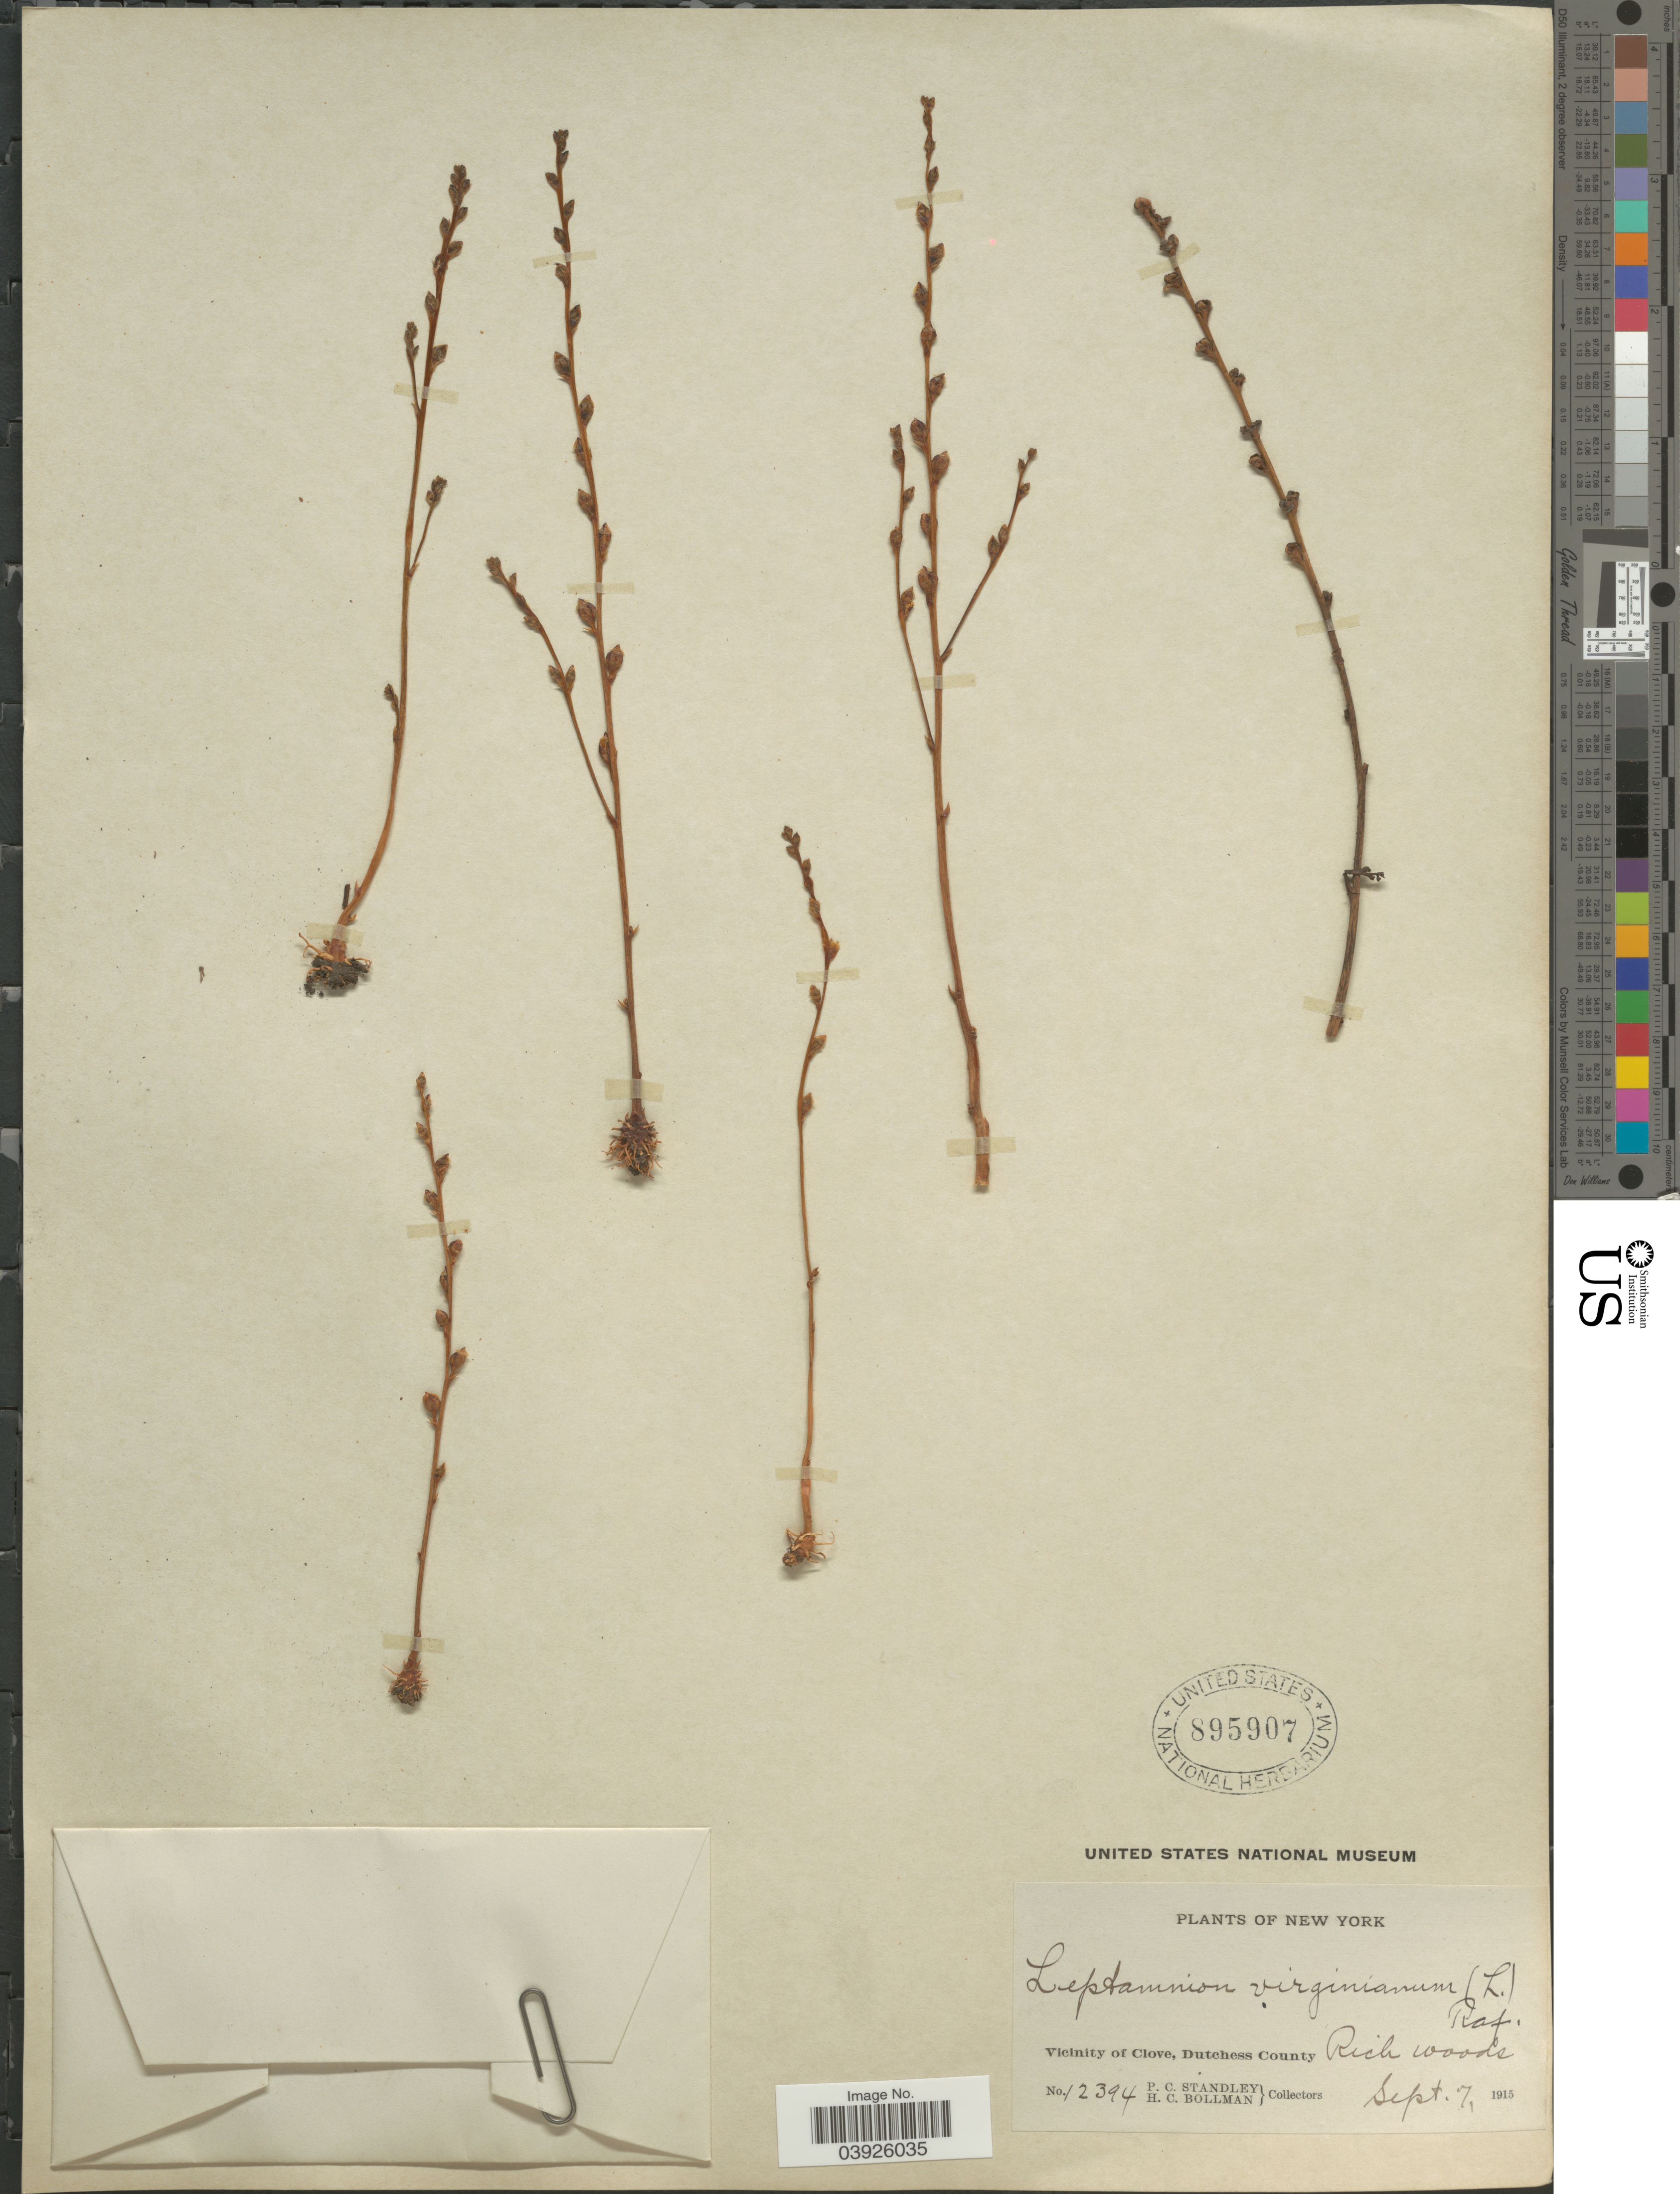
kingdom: Plantae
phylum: Tracheophyta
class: Magnoliopsida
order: Lamiales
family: Orobanchaceae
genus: Epifagus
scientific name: Epifagus virginiana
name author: (L.) W.P.C. Barton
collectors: P. C. Standley & H. C. Bollman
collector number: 12394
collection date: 1915-09-07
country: United States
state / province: New York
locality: Vicinity of Clove, Dutchess County.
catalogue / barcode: US 895907